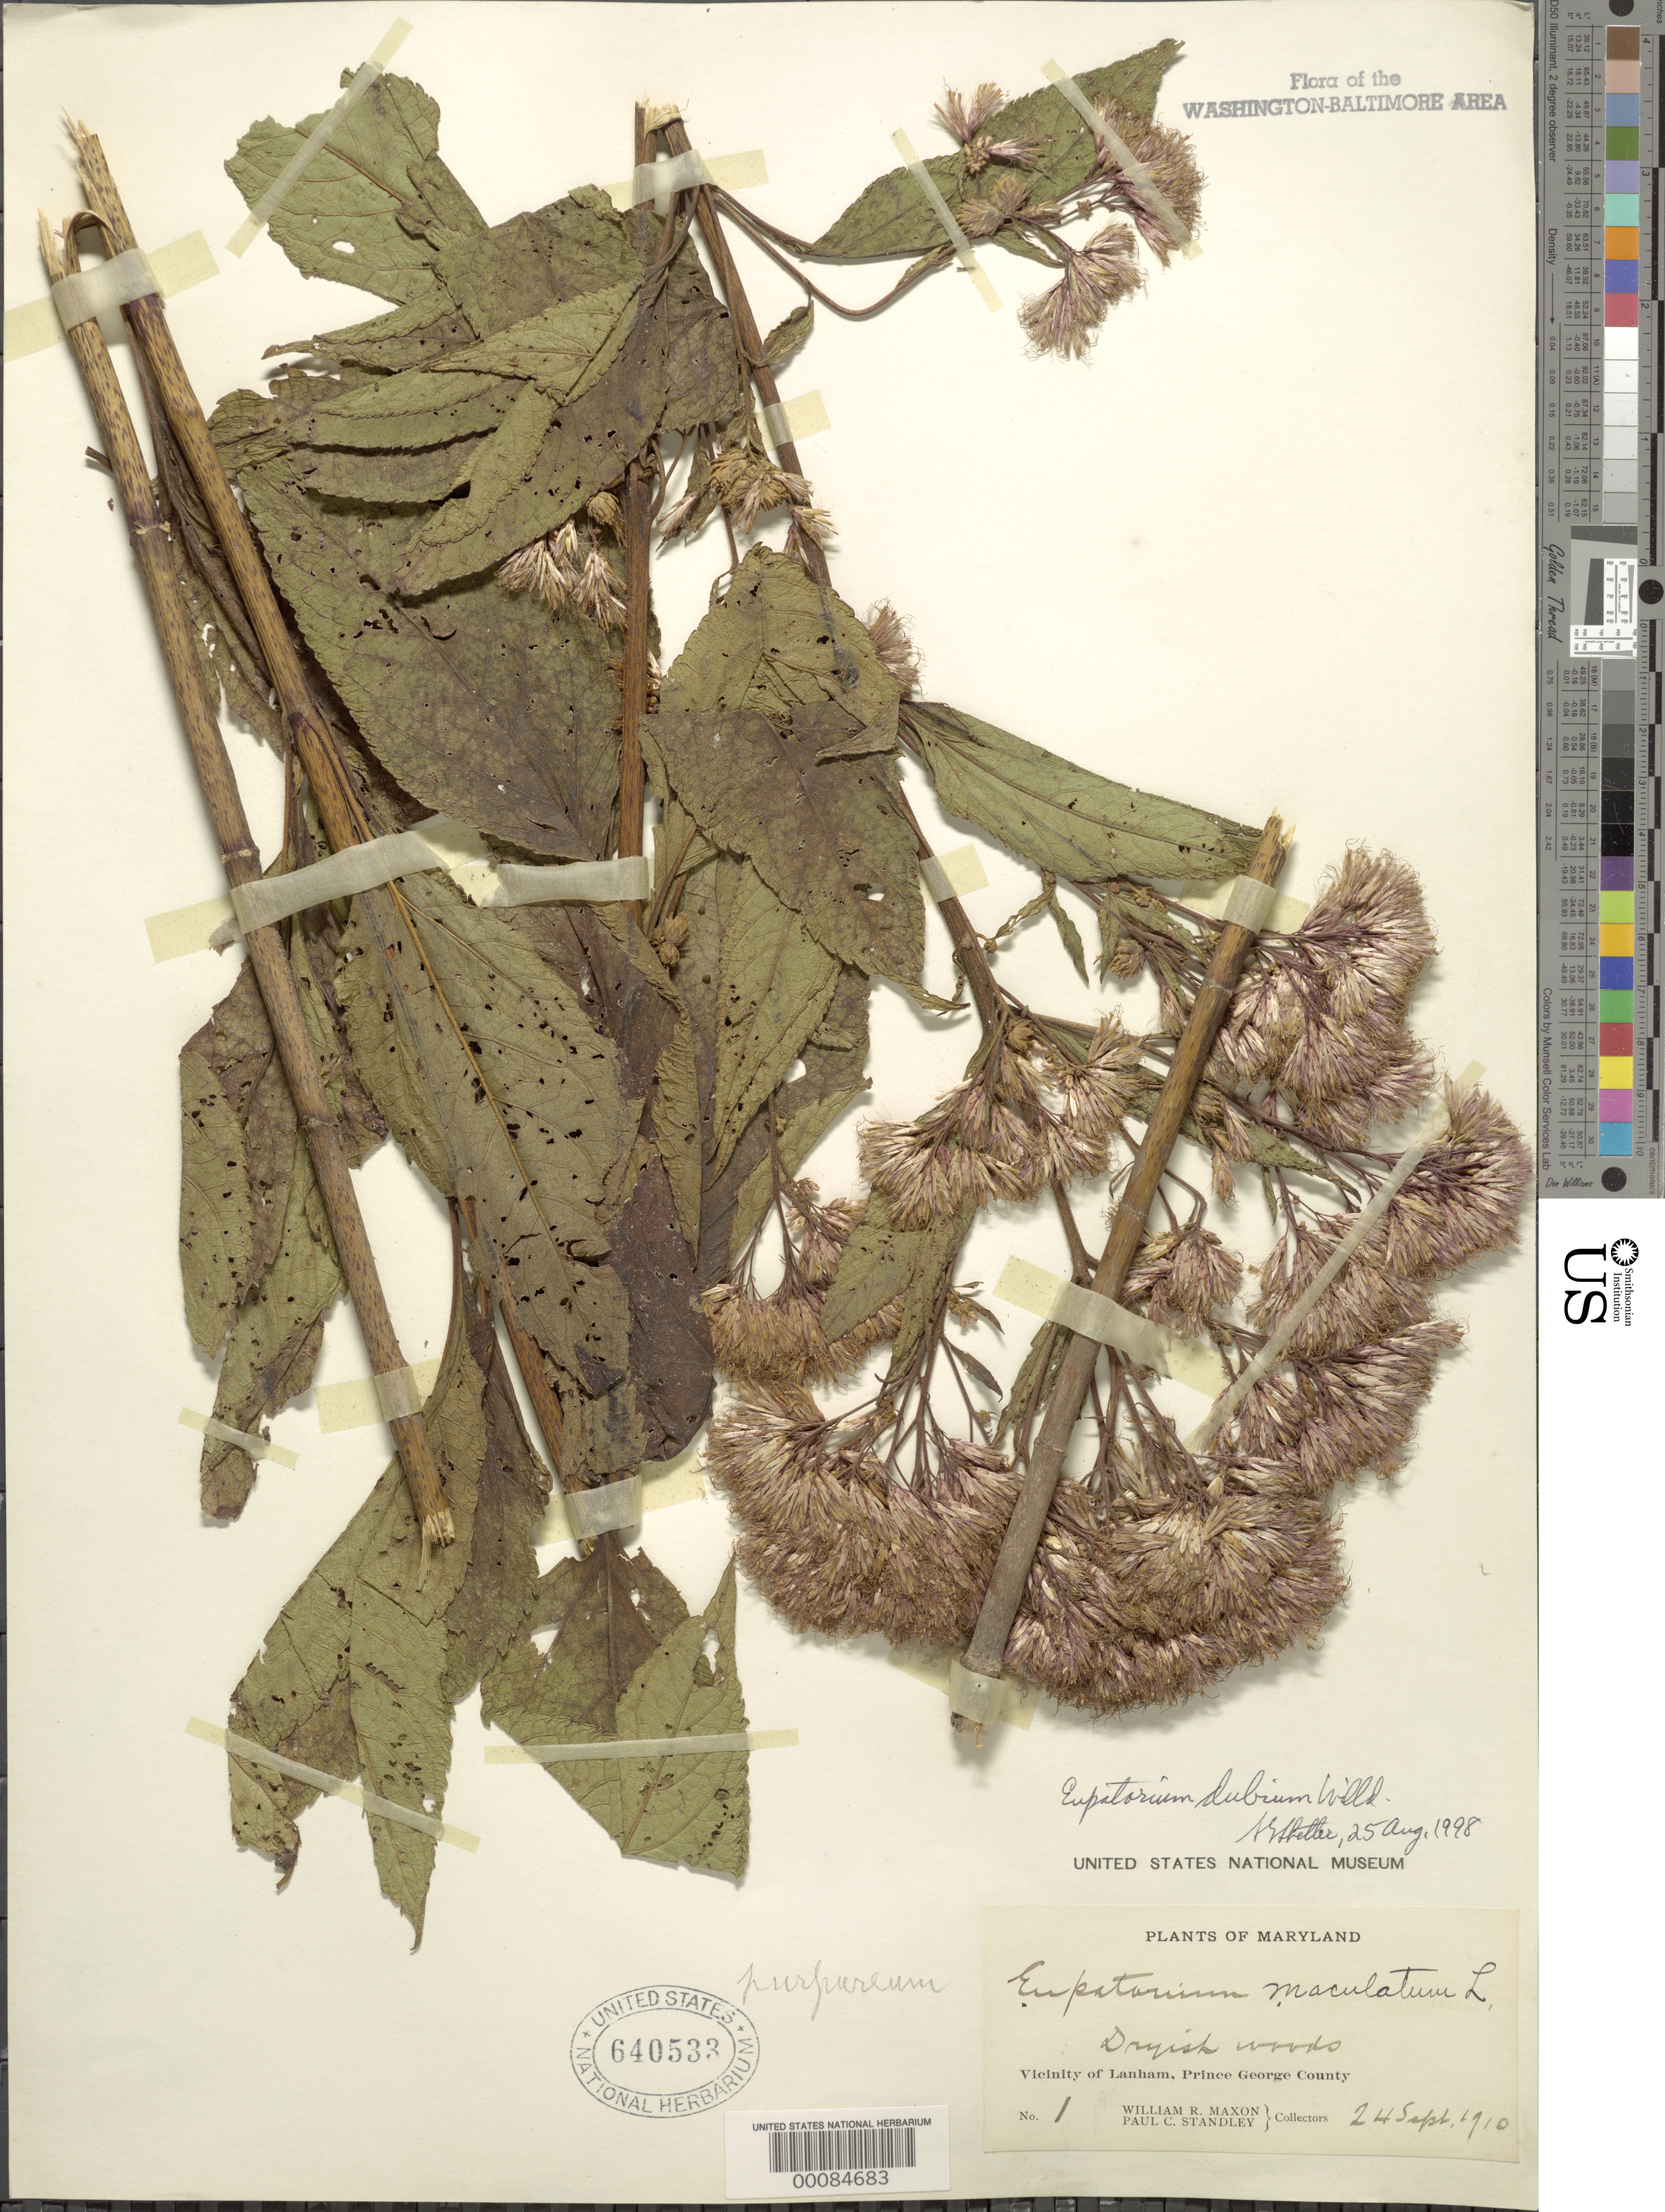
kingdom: Plantae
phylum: Tracheophyta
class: Magnoliopsida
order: Asterales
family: Asteraceae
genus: Eupatorium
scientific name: Eupatorium dubium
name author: Willd. ex Poir.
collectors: W. R. Maxon & P. C. Standley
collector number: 1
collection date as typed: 24 Sep 1910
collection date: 1910-09-24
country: United States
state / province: Maryland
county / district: Prince George's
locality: Lanham vicinity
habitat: Dryish woods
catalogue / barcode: US 640533